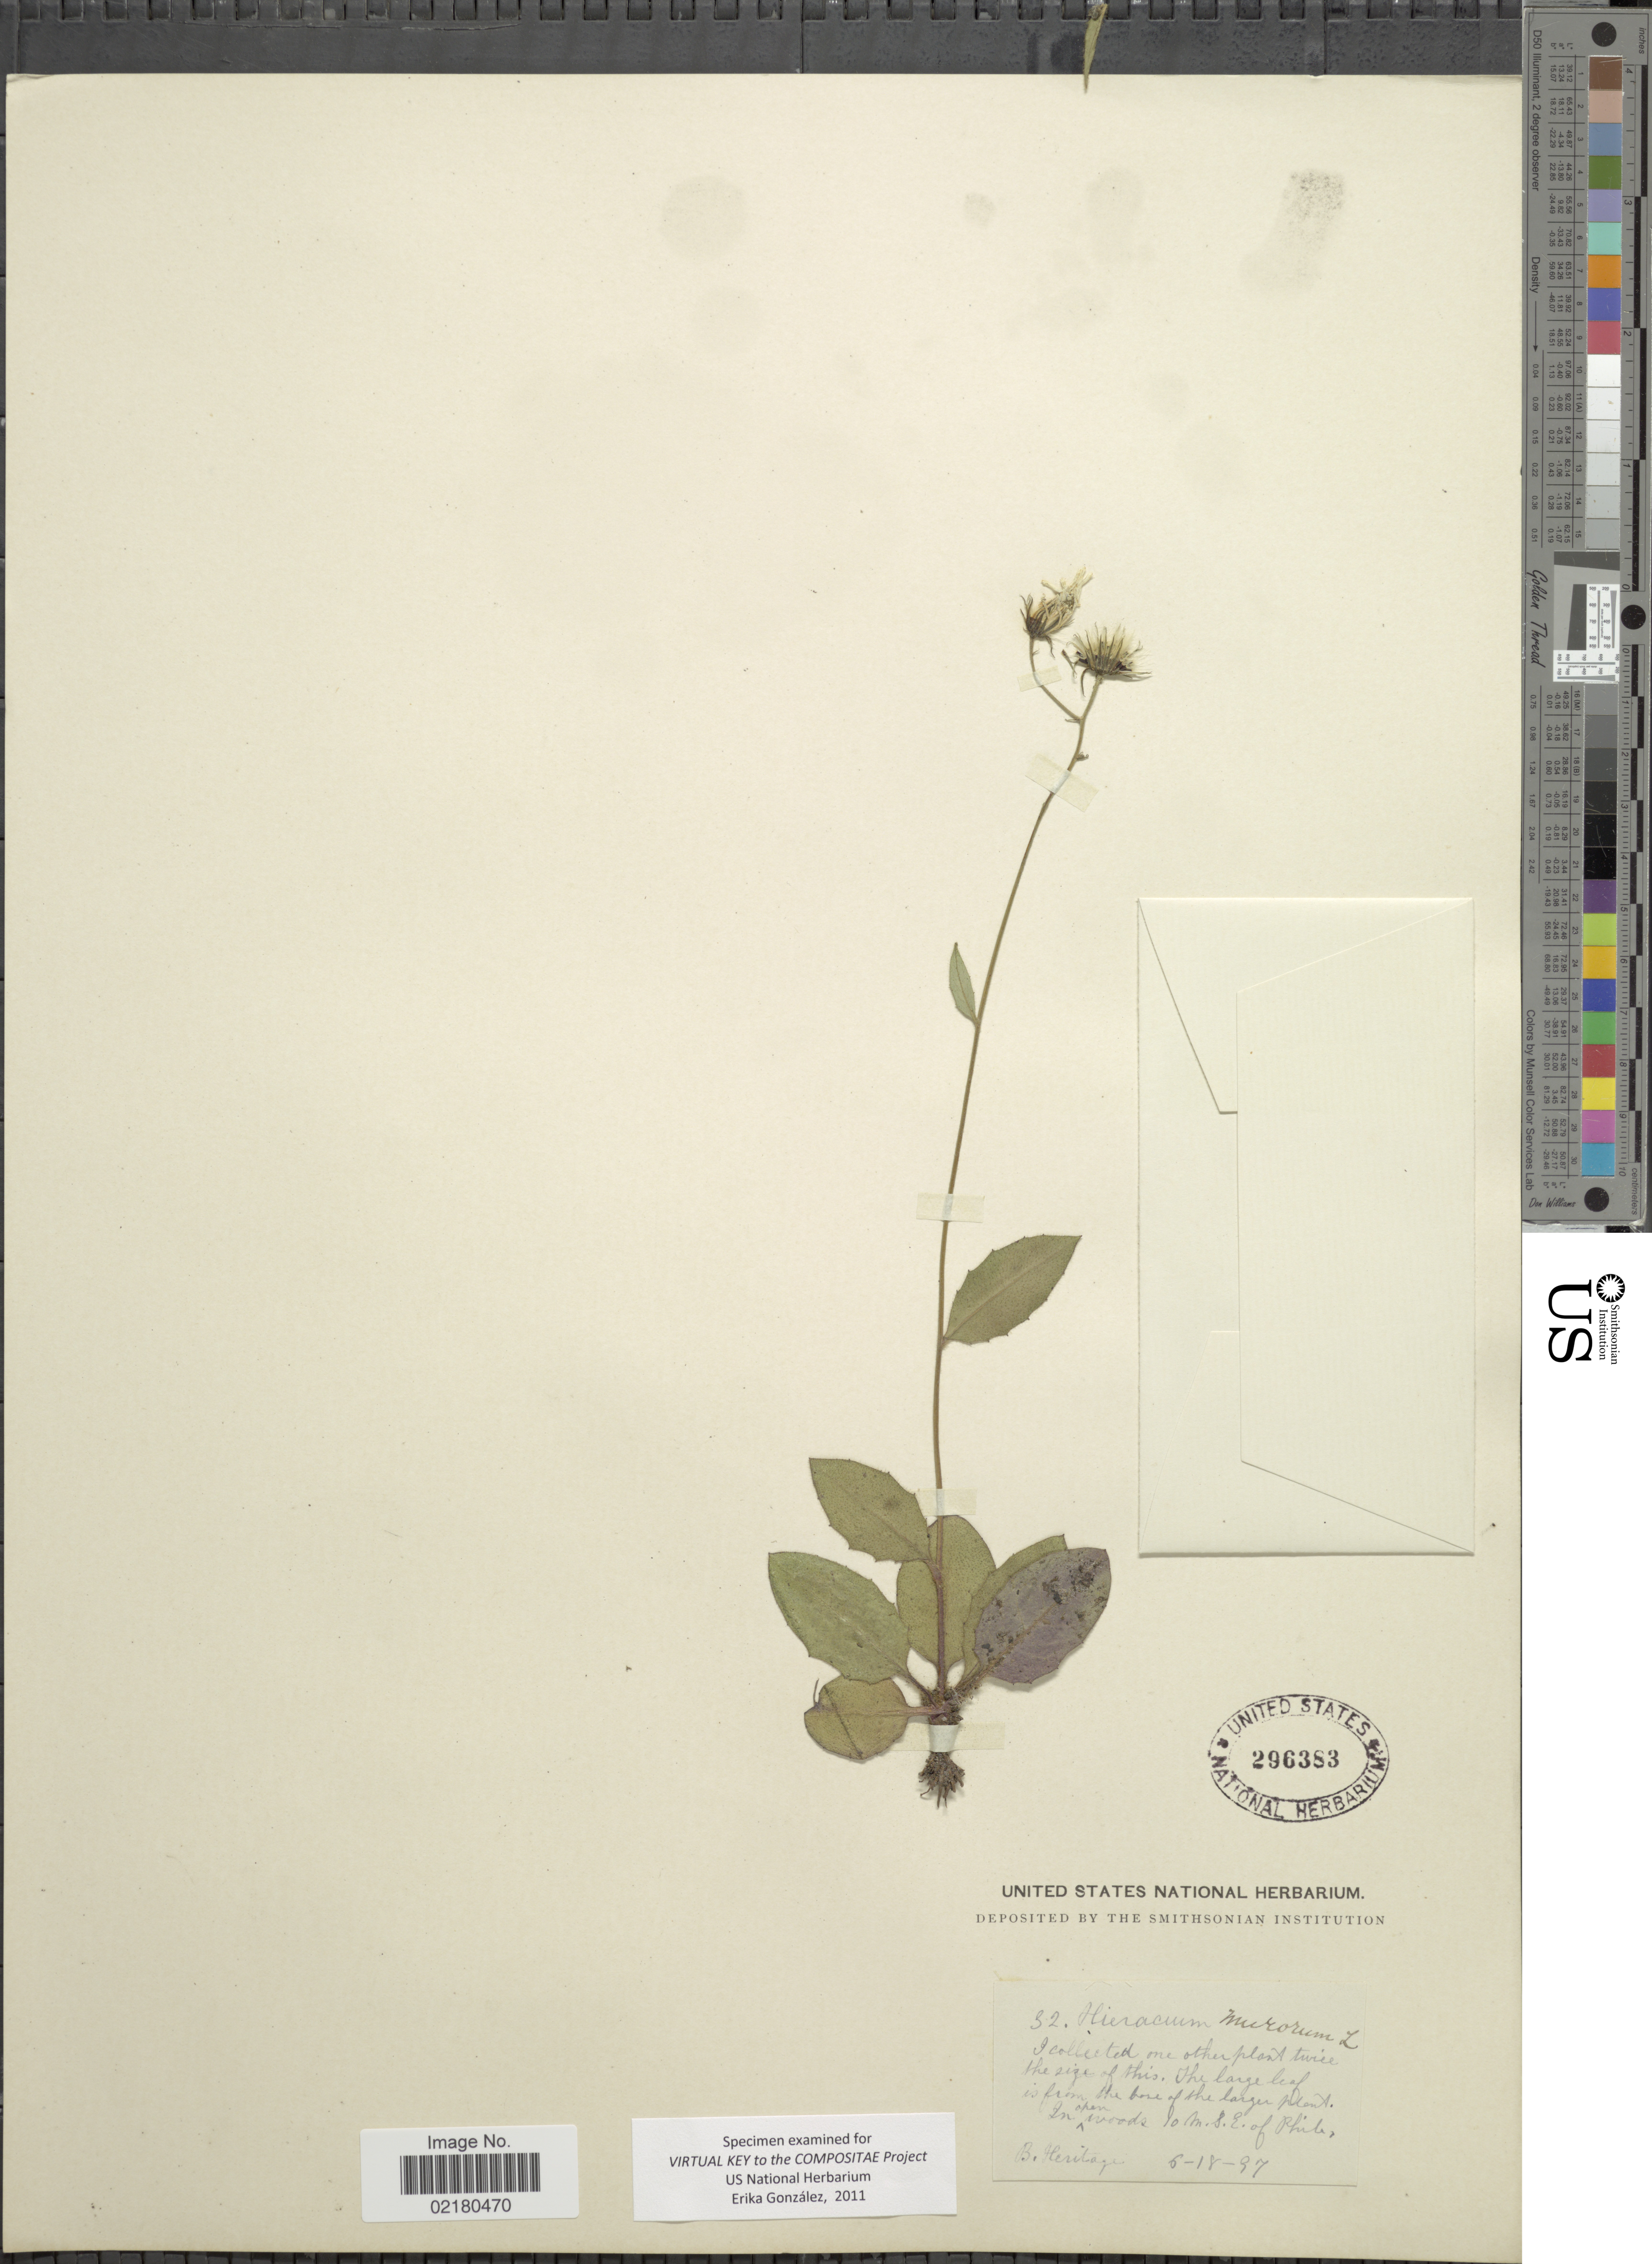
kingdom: Plantae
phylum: Tracheophyta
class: Magnoliopsida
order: Asterales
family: Asteraceae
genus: Hieracium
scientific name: Hieracium murorum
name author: L.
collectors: B. Heritage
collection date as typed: Transcribed d/m/y: 18/6/87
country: United States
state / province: Pennsylvania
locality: In open woods 10m S.E of Phila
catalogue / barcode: US 296383